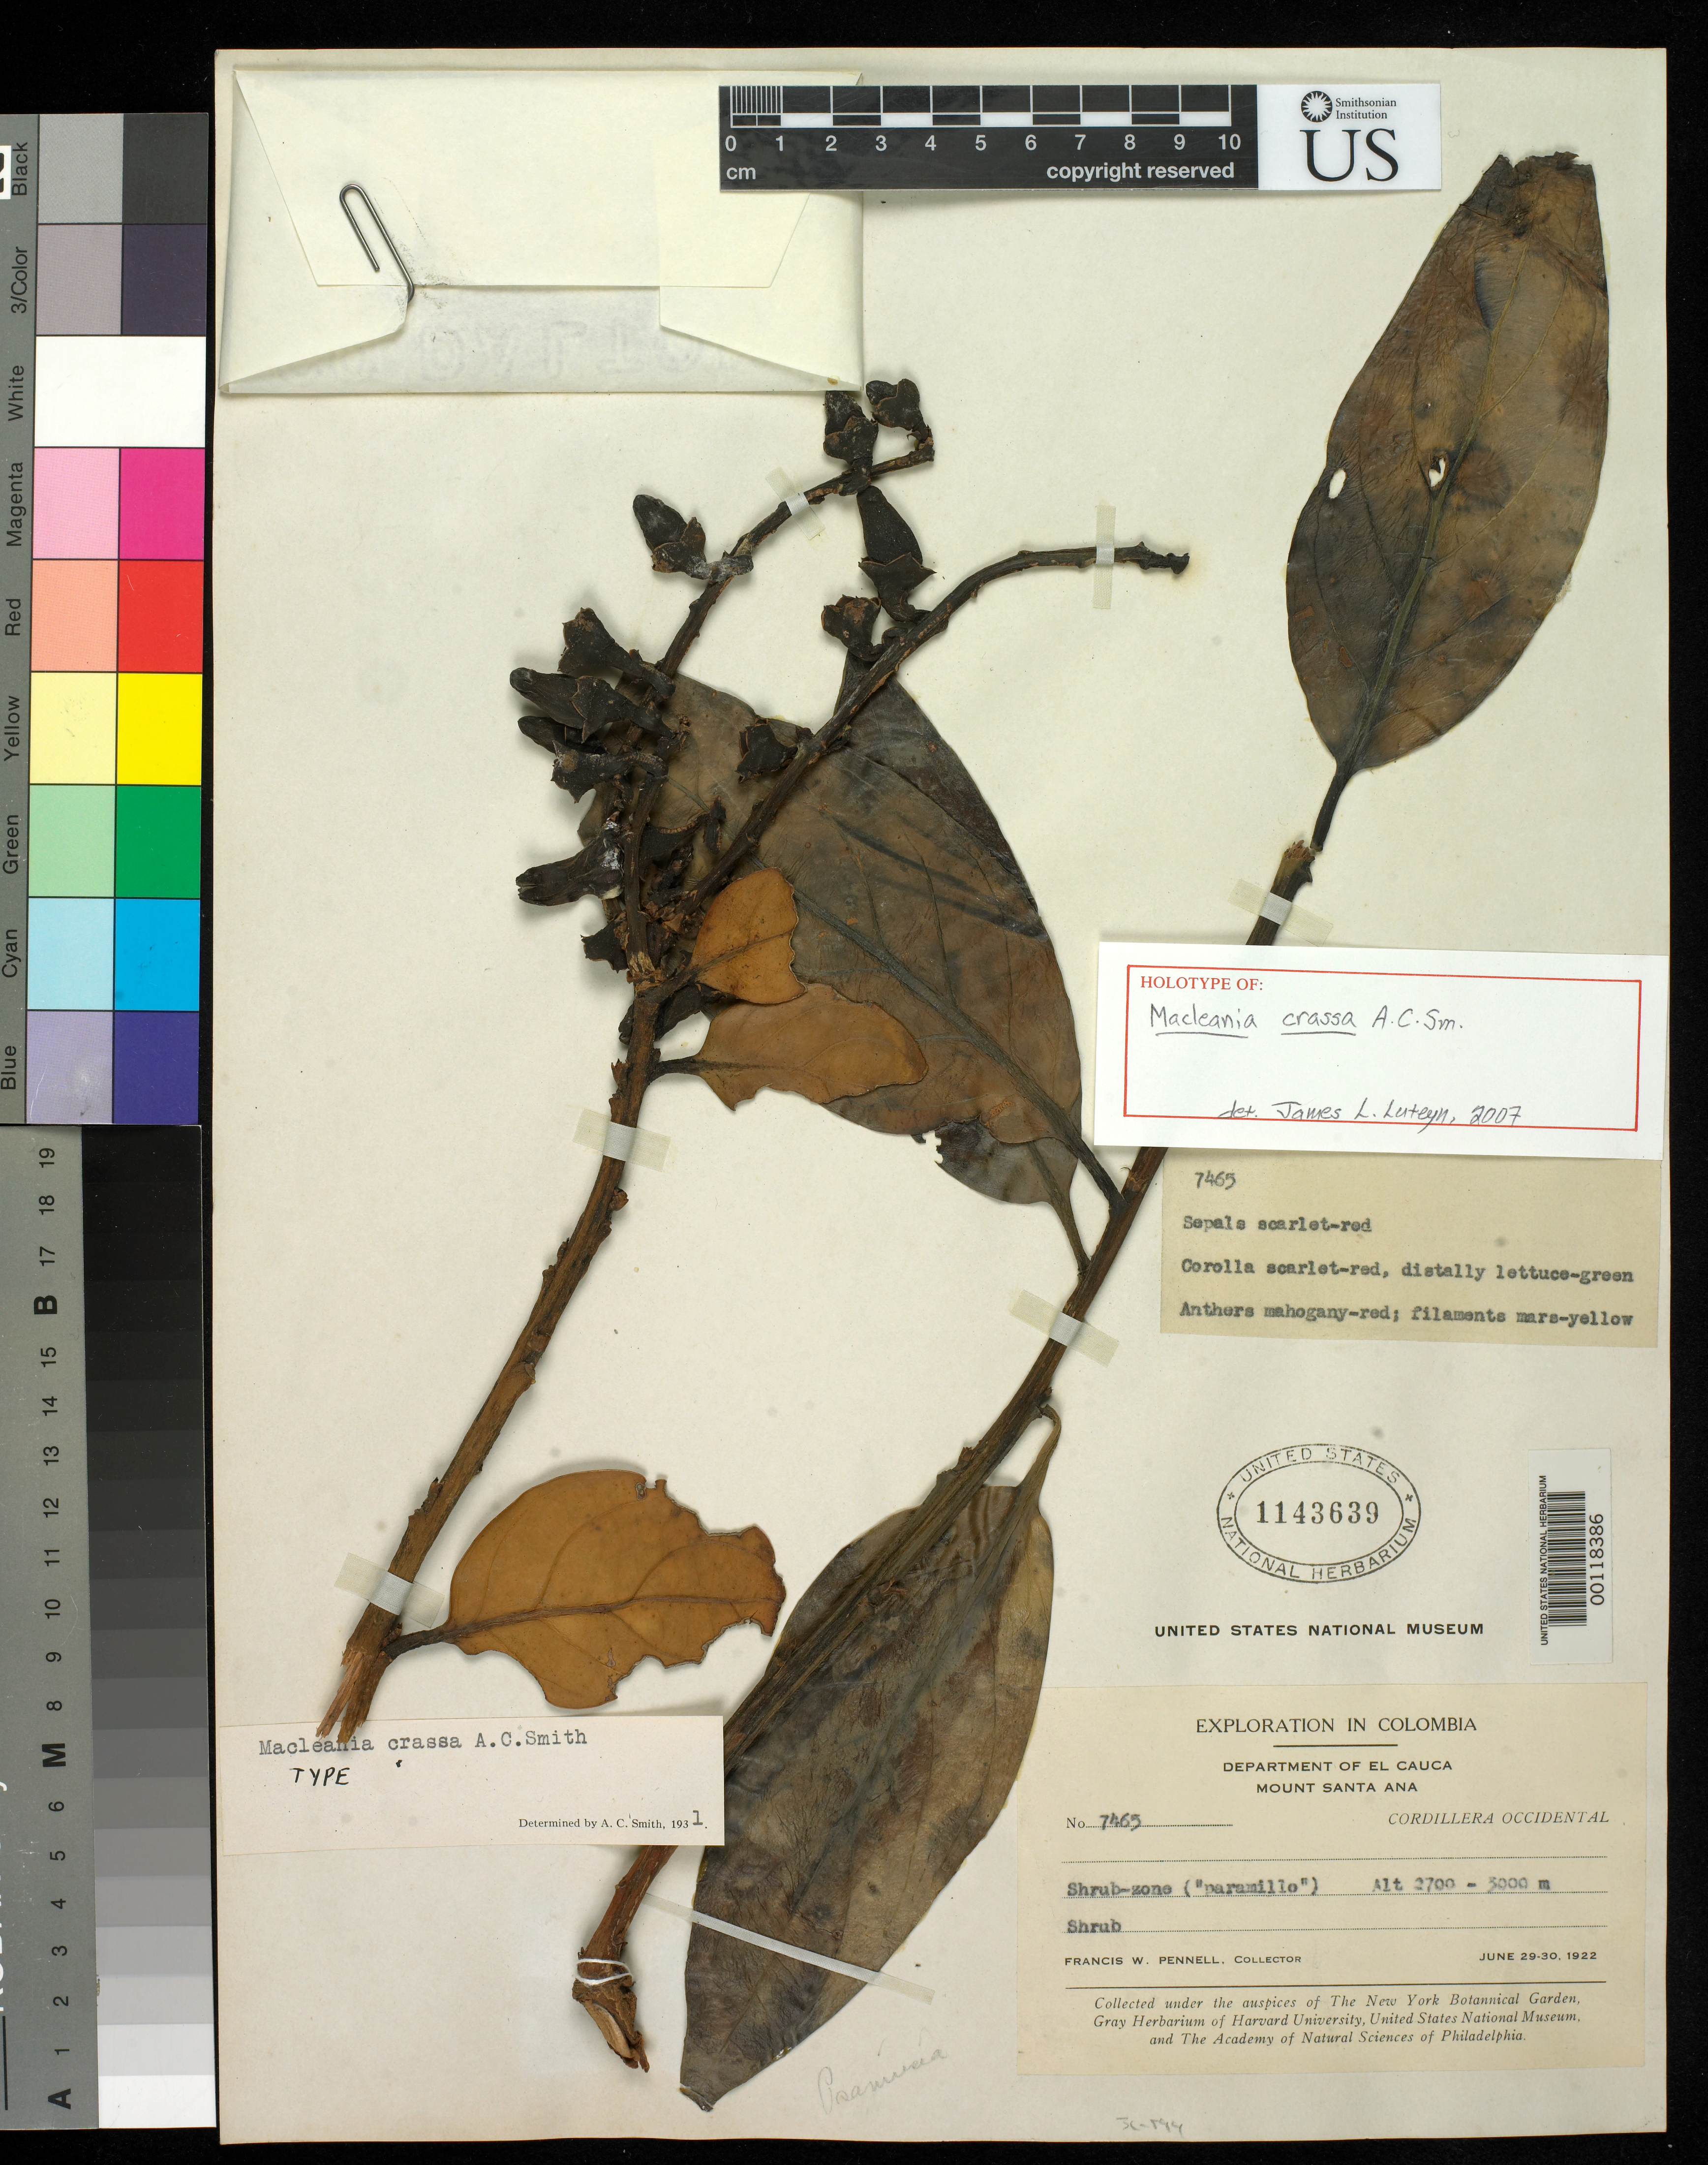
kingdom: Plantae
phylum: Tracheophyta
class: Magnoliopsida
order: Ericales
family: Ericaceae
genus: Macleania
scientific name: Macleania crassa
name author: A.C. Sm.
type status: Holotype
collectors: F. W. Pennell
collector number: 7465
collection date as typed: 29 Jun 1922 to 30 Jun 1922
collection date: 1922-06-29/1922-06-30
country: Colombia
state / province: Cauca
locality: Mt. Santa Ana.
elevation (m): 2700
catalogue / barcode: US 1143639